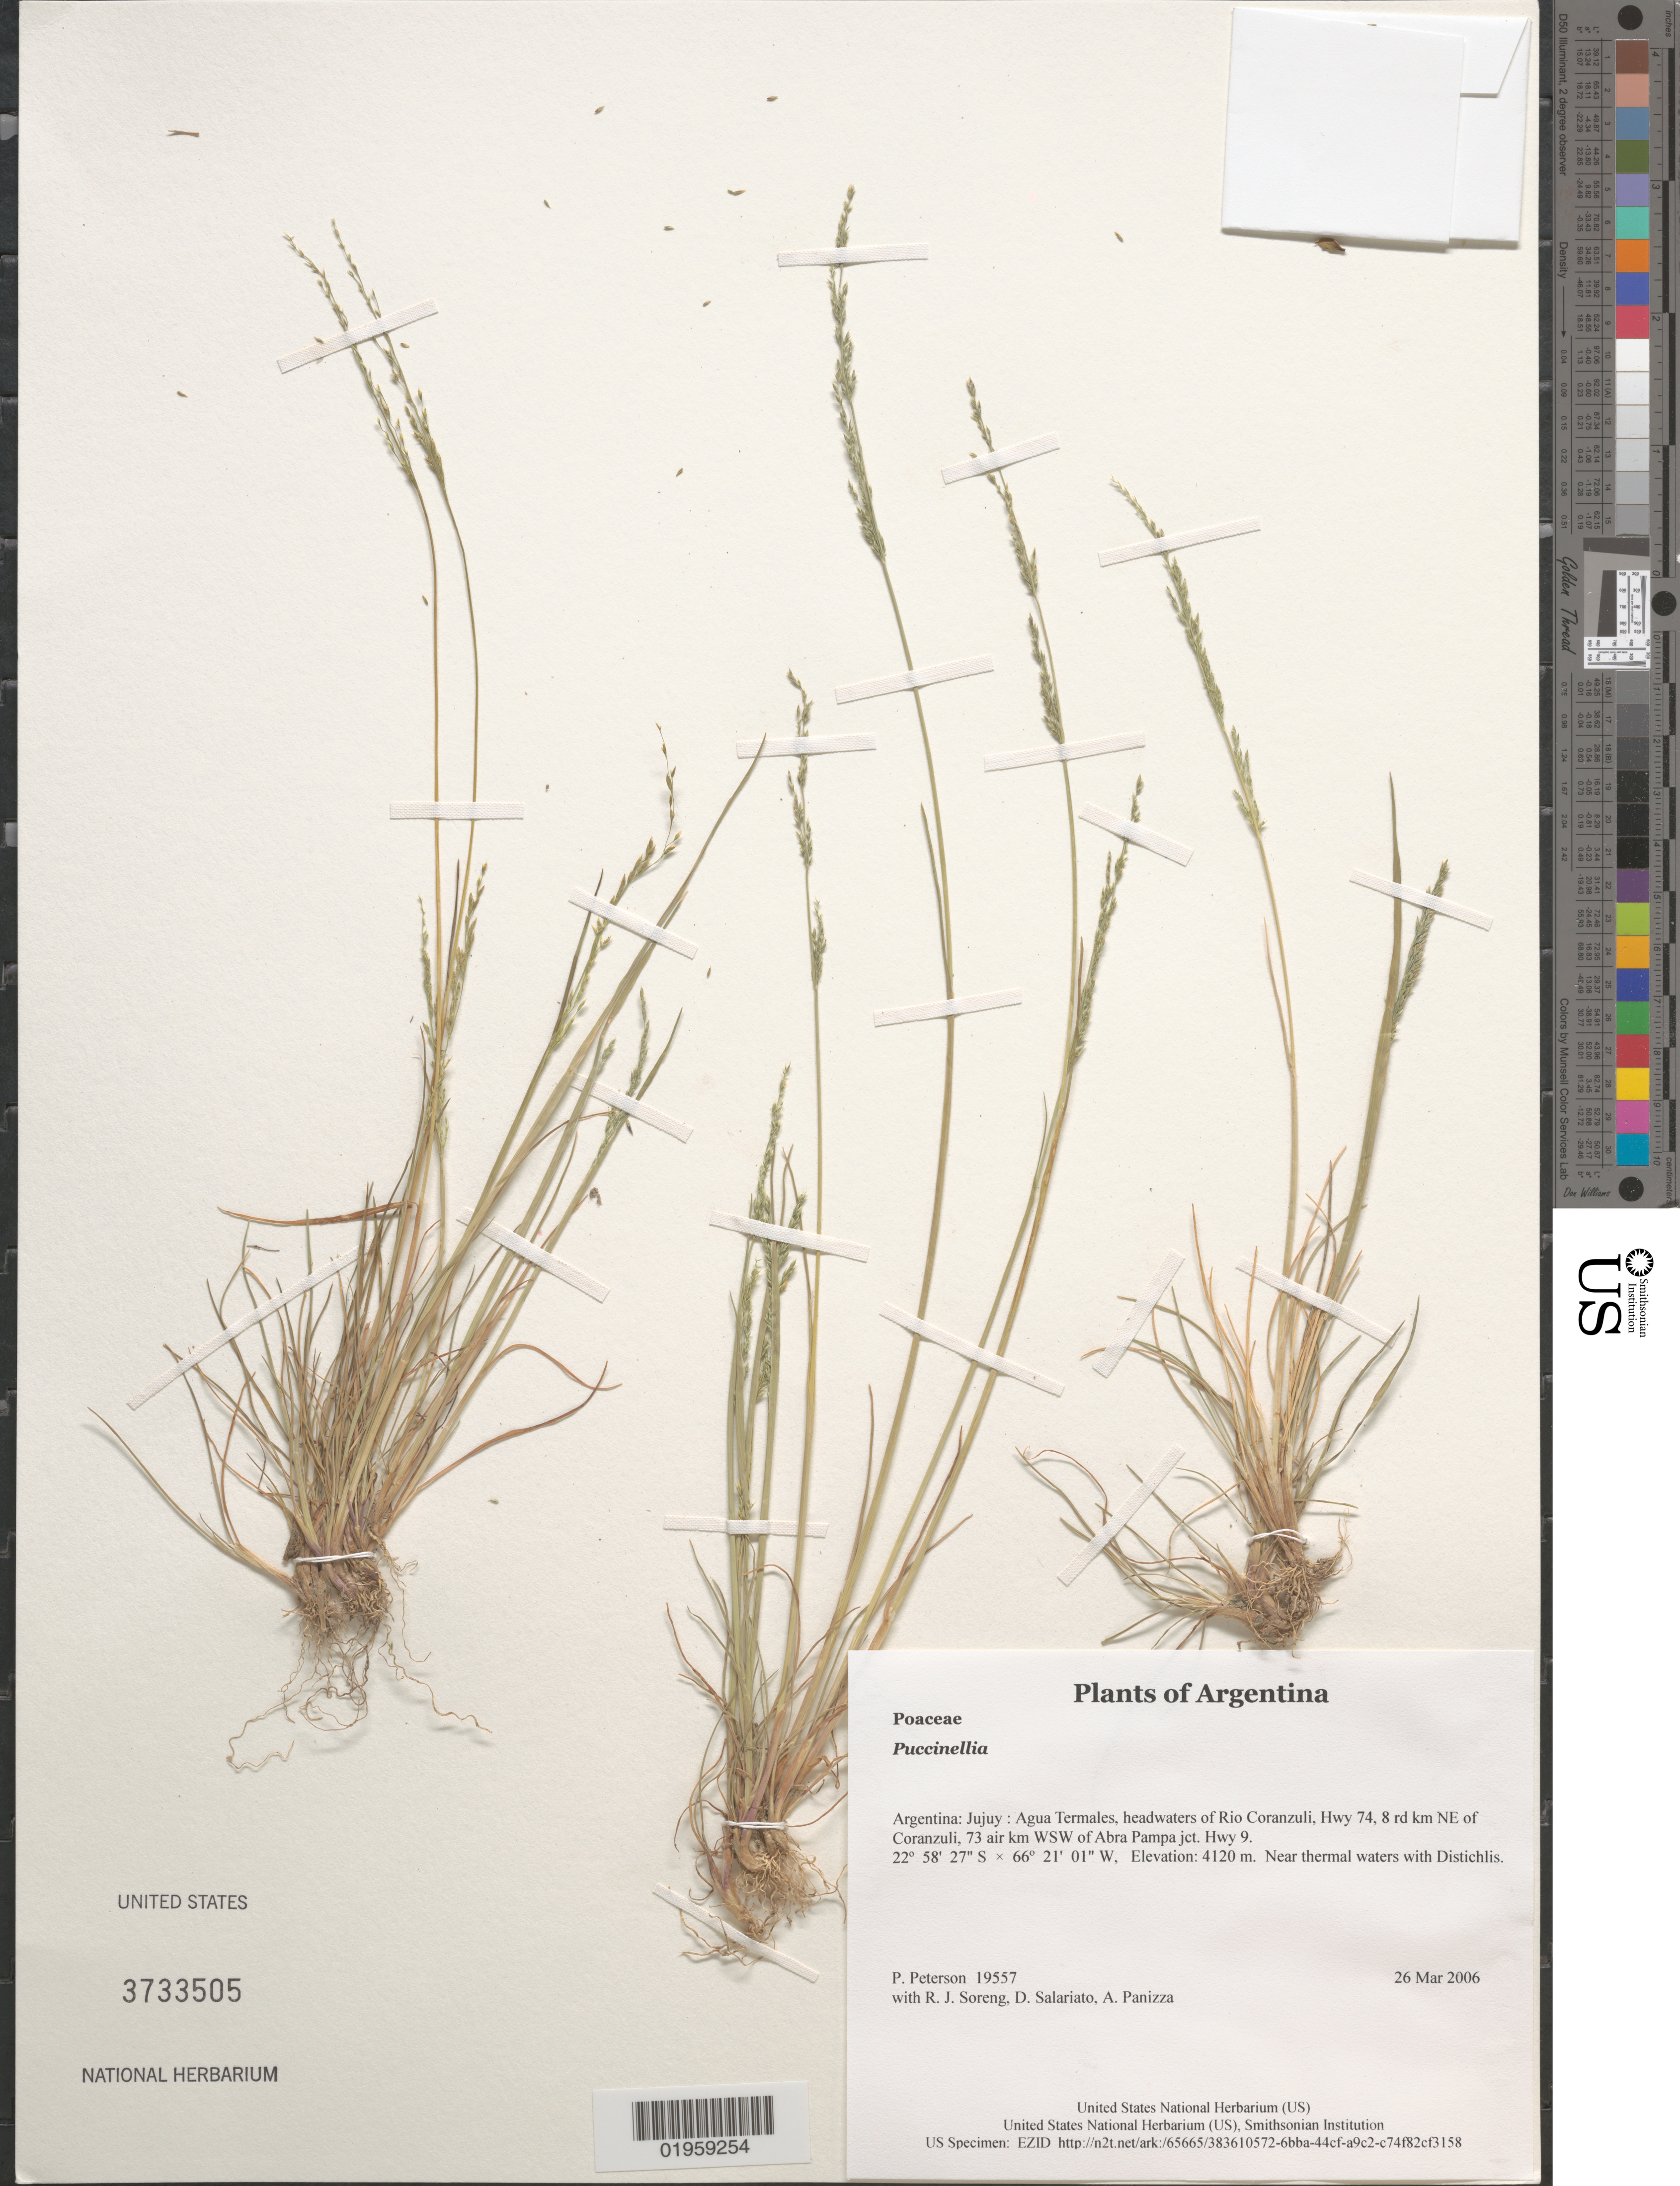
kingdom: Plantae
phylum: Tracheophyta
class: Liliopsida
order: Poales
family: Poaceae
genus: Puccinellia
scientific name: Puccinellia sp.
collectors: P. M. Peterson, R. J. Soreng, D. Salariato & A. Panizza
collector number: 19557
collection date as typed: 26 Mar 2006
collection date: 2006-03-26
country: Argentina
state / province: Jujuy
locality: Agua Termales, headwaters of Rio Coranzuli, Hwy 74, 8 rd km NE of Coranzuli, 73 air km WSW of Abra Pampa jct. Hwy 9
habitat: Near thermal waters with Distichlis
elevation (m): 4120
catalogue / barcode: US 3733505